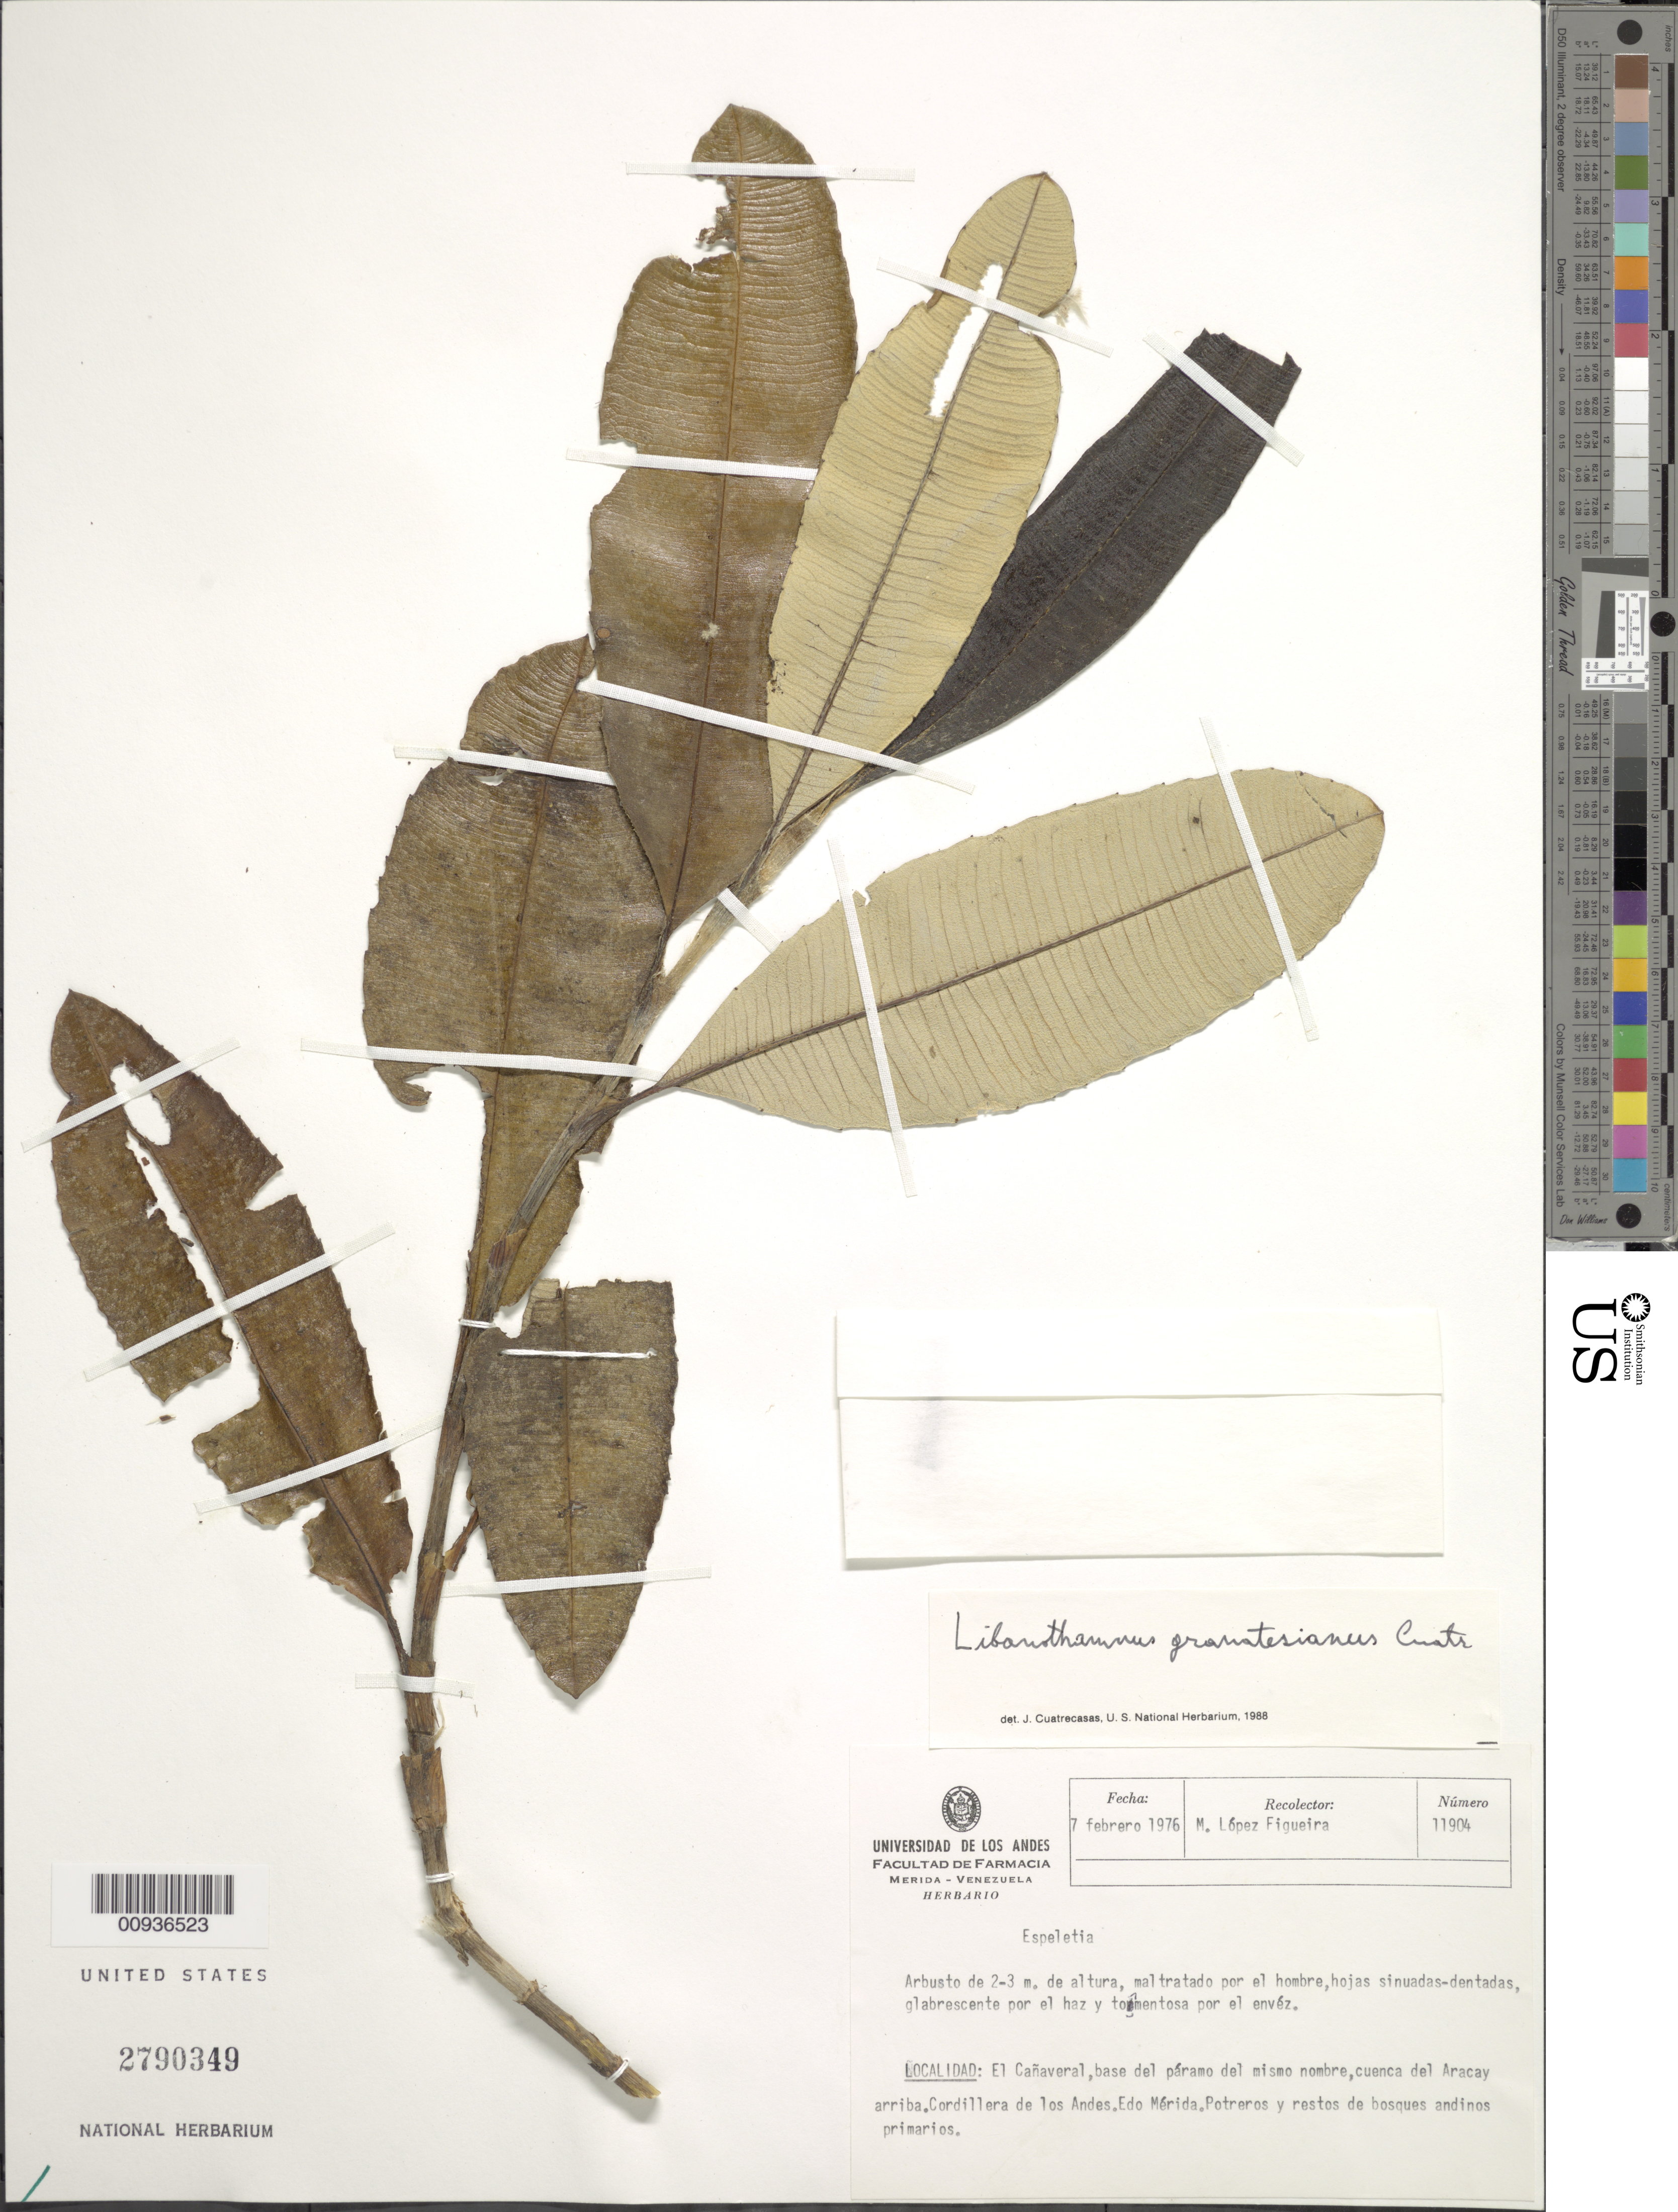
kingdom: Plantae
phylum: Tracheophyta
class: Magnoliopsida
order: Asterales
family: Asteraceae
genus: Libanothamnus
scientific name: Libanothamnus banksiifolius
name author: (Sch. Bip. & Ettingsh.) Cuatrec.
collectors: M. López Figueiras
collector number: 11904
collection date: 1976-02-07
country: Venezuela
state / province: Mérida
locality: El Cañaveral base del páramo del mismo nombre, cuenca del Aracay arriba, Cordillera de los Andes.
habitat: Potreros y restos de bosques andinos primarios.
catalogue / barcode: US 2790349